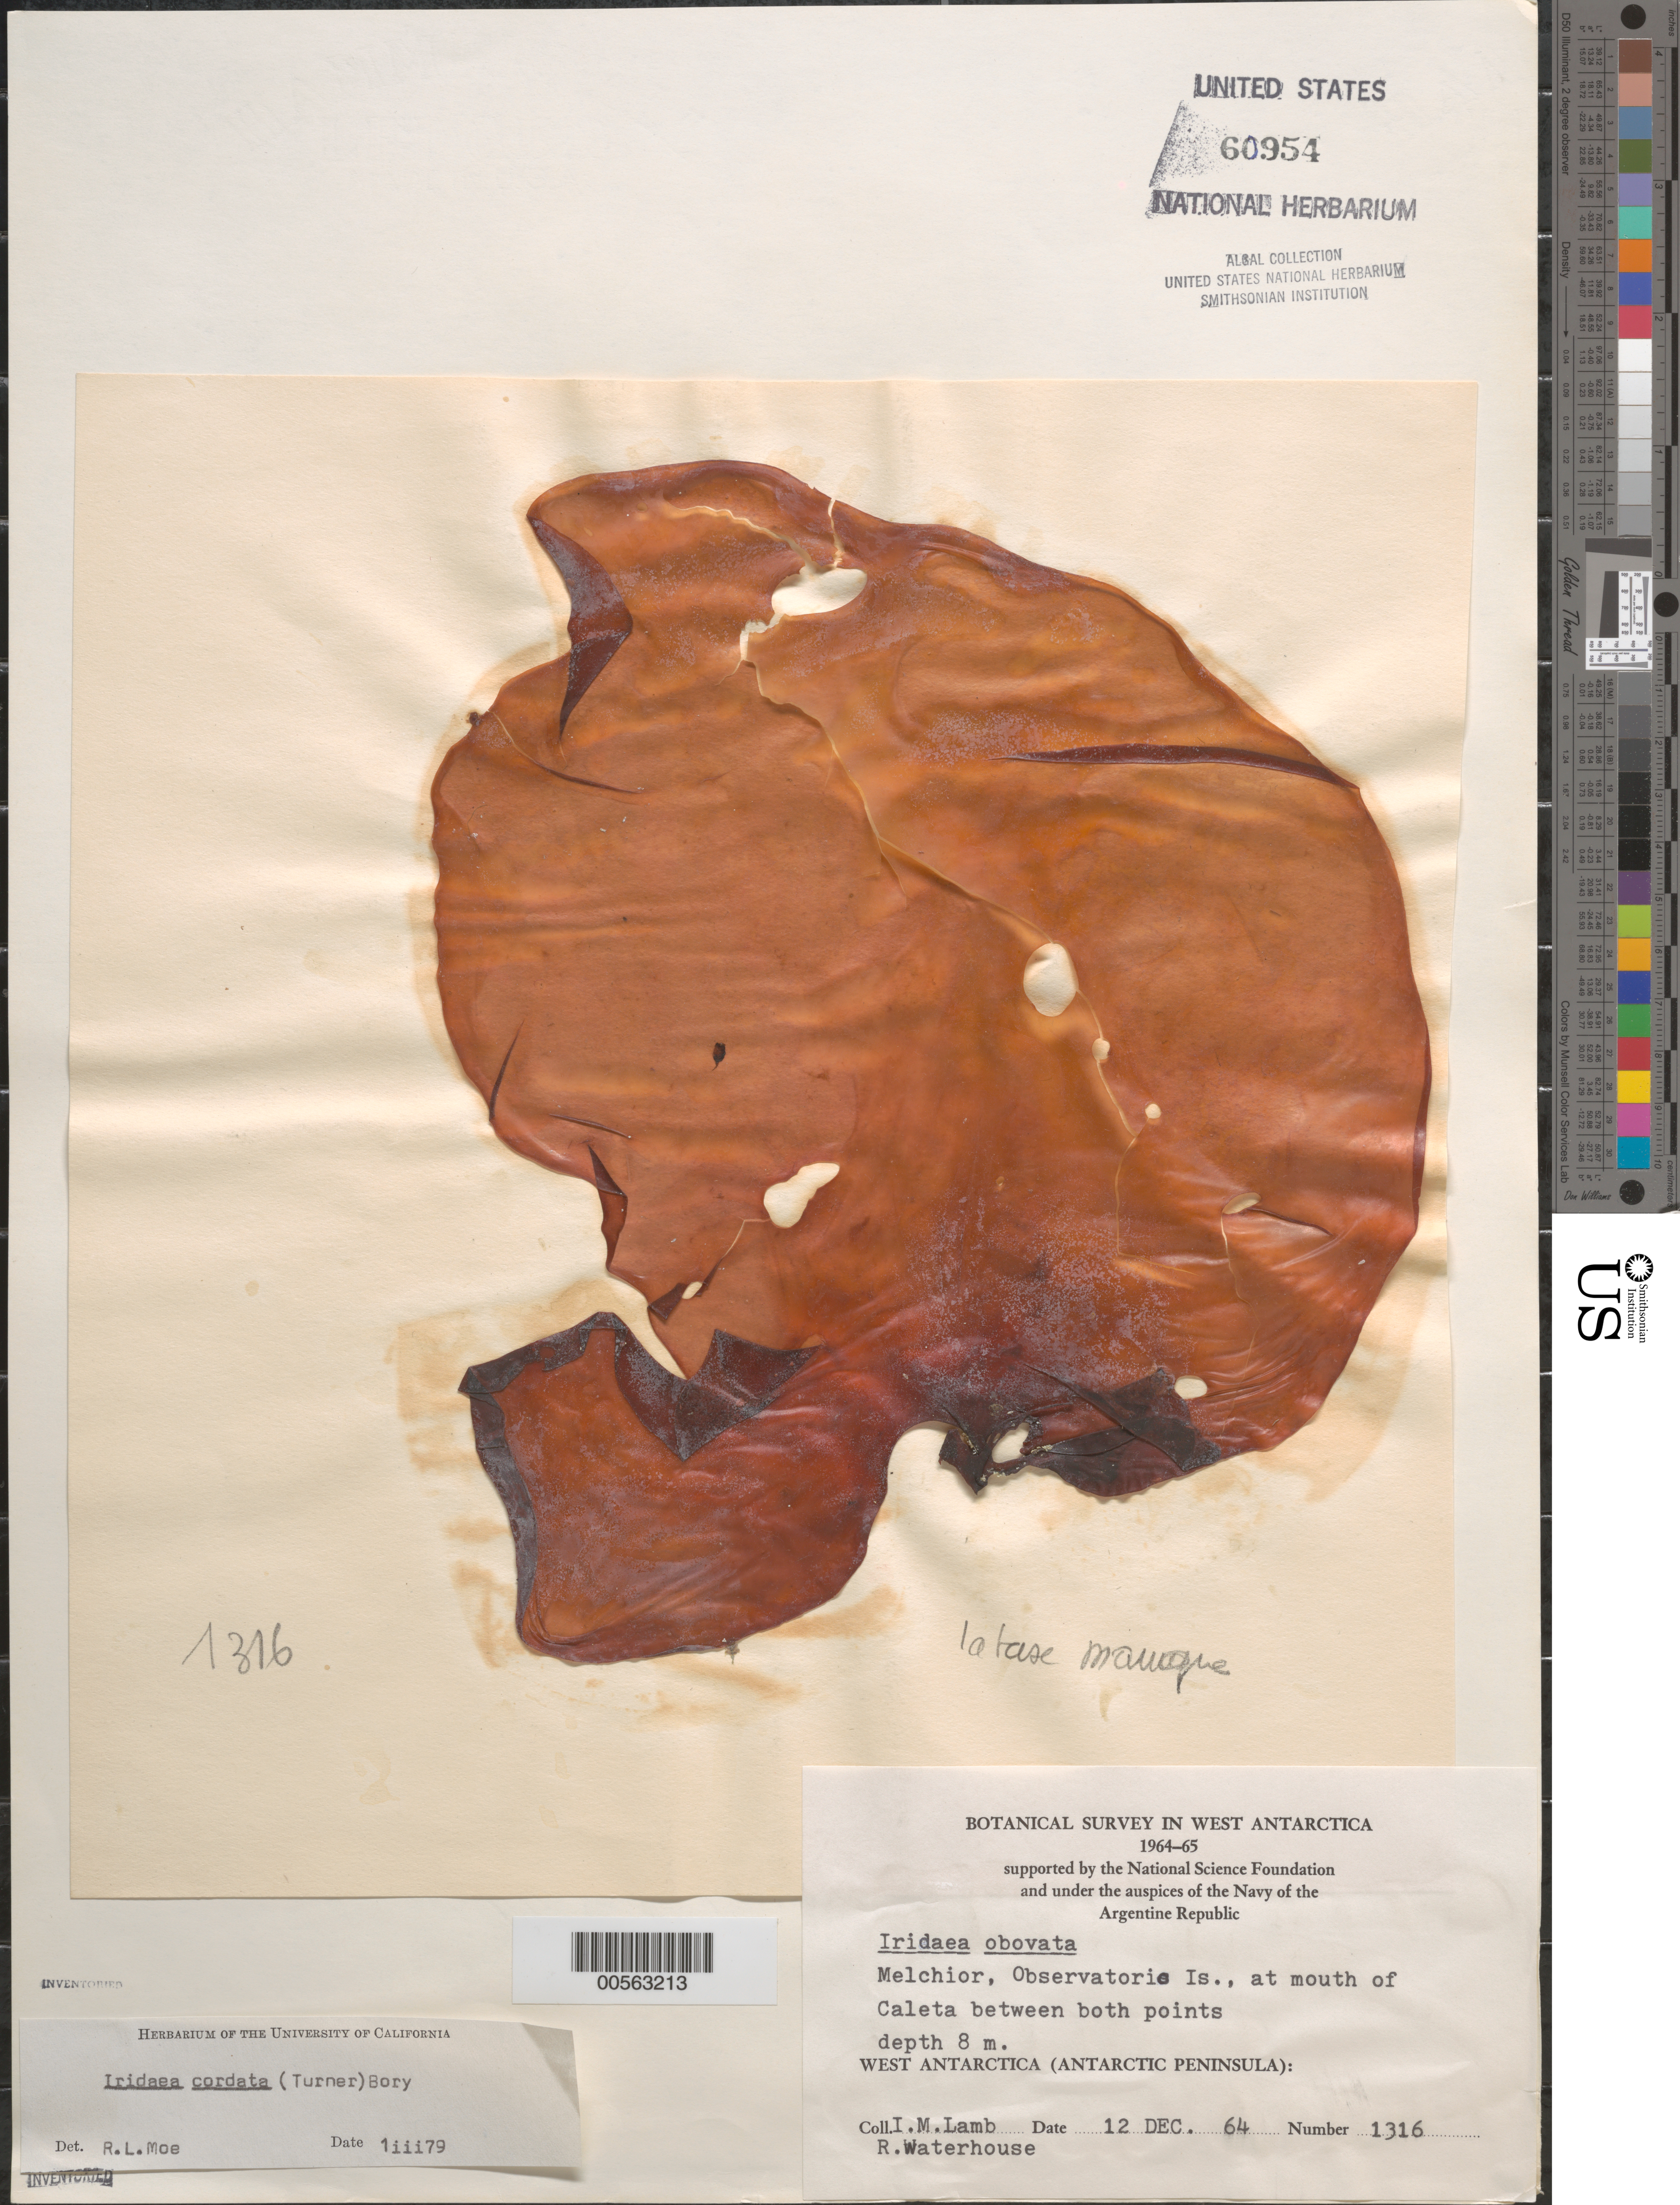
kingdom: Plantae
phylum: Rhodophyta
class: Florideophyceae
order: Gigartinales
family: Gigartinaceae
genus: Iridaea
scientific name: Iridaea cordata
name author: (Turner) Bory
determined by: Moe, R. L.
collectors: I. M. Lamb & R. Waterhouse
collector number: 1316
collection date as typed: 12 Dec 1964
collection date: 1964-12-12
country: Antarctica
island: Gamma Island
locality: Mouth of Caleta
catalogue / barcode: US 60954